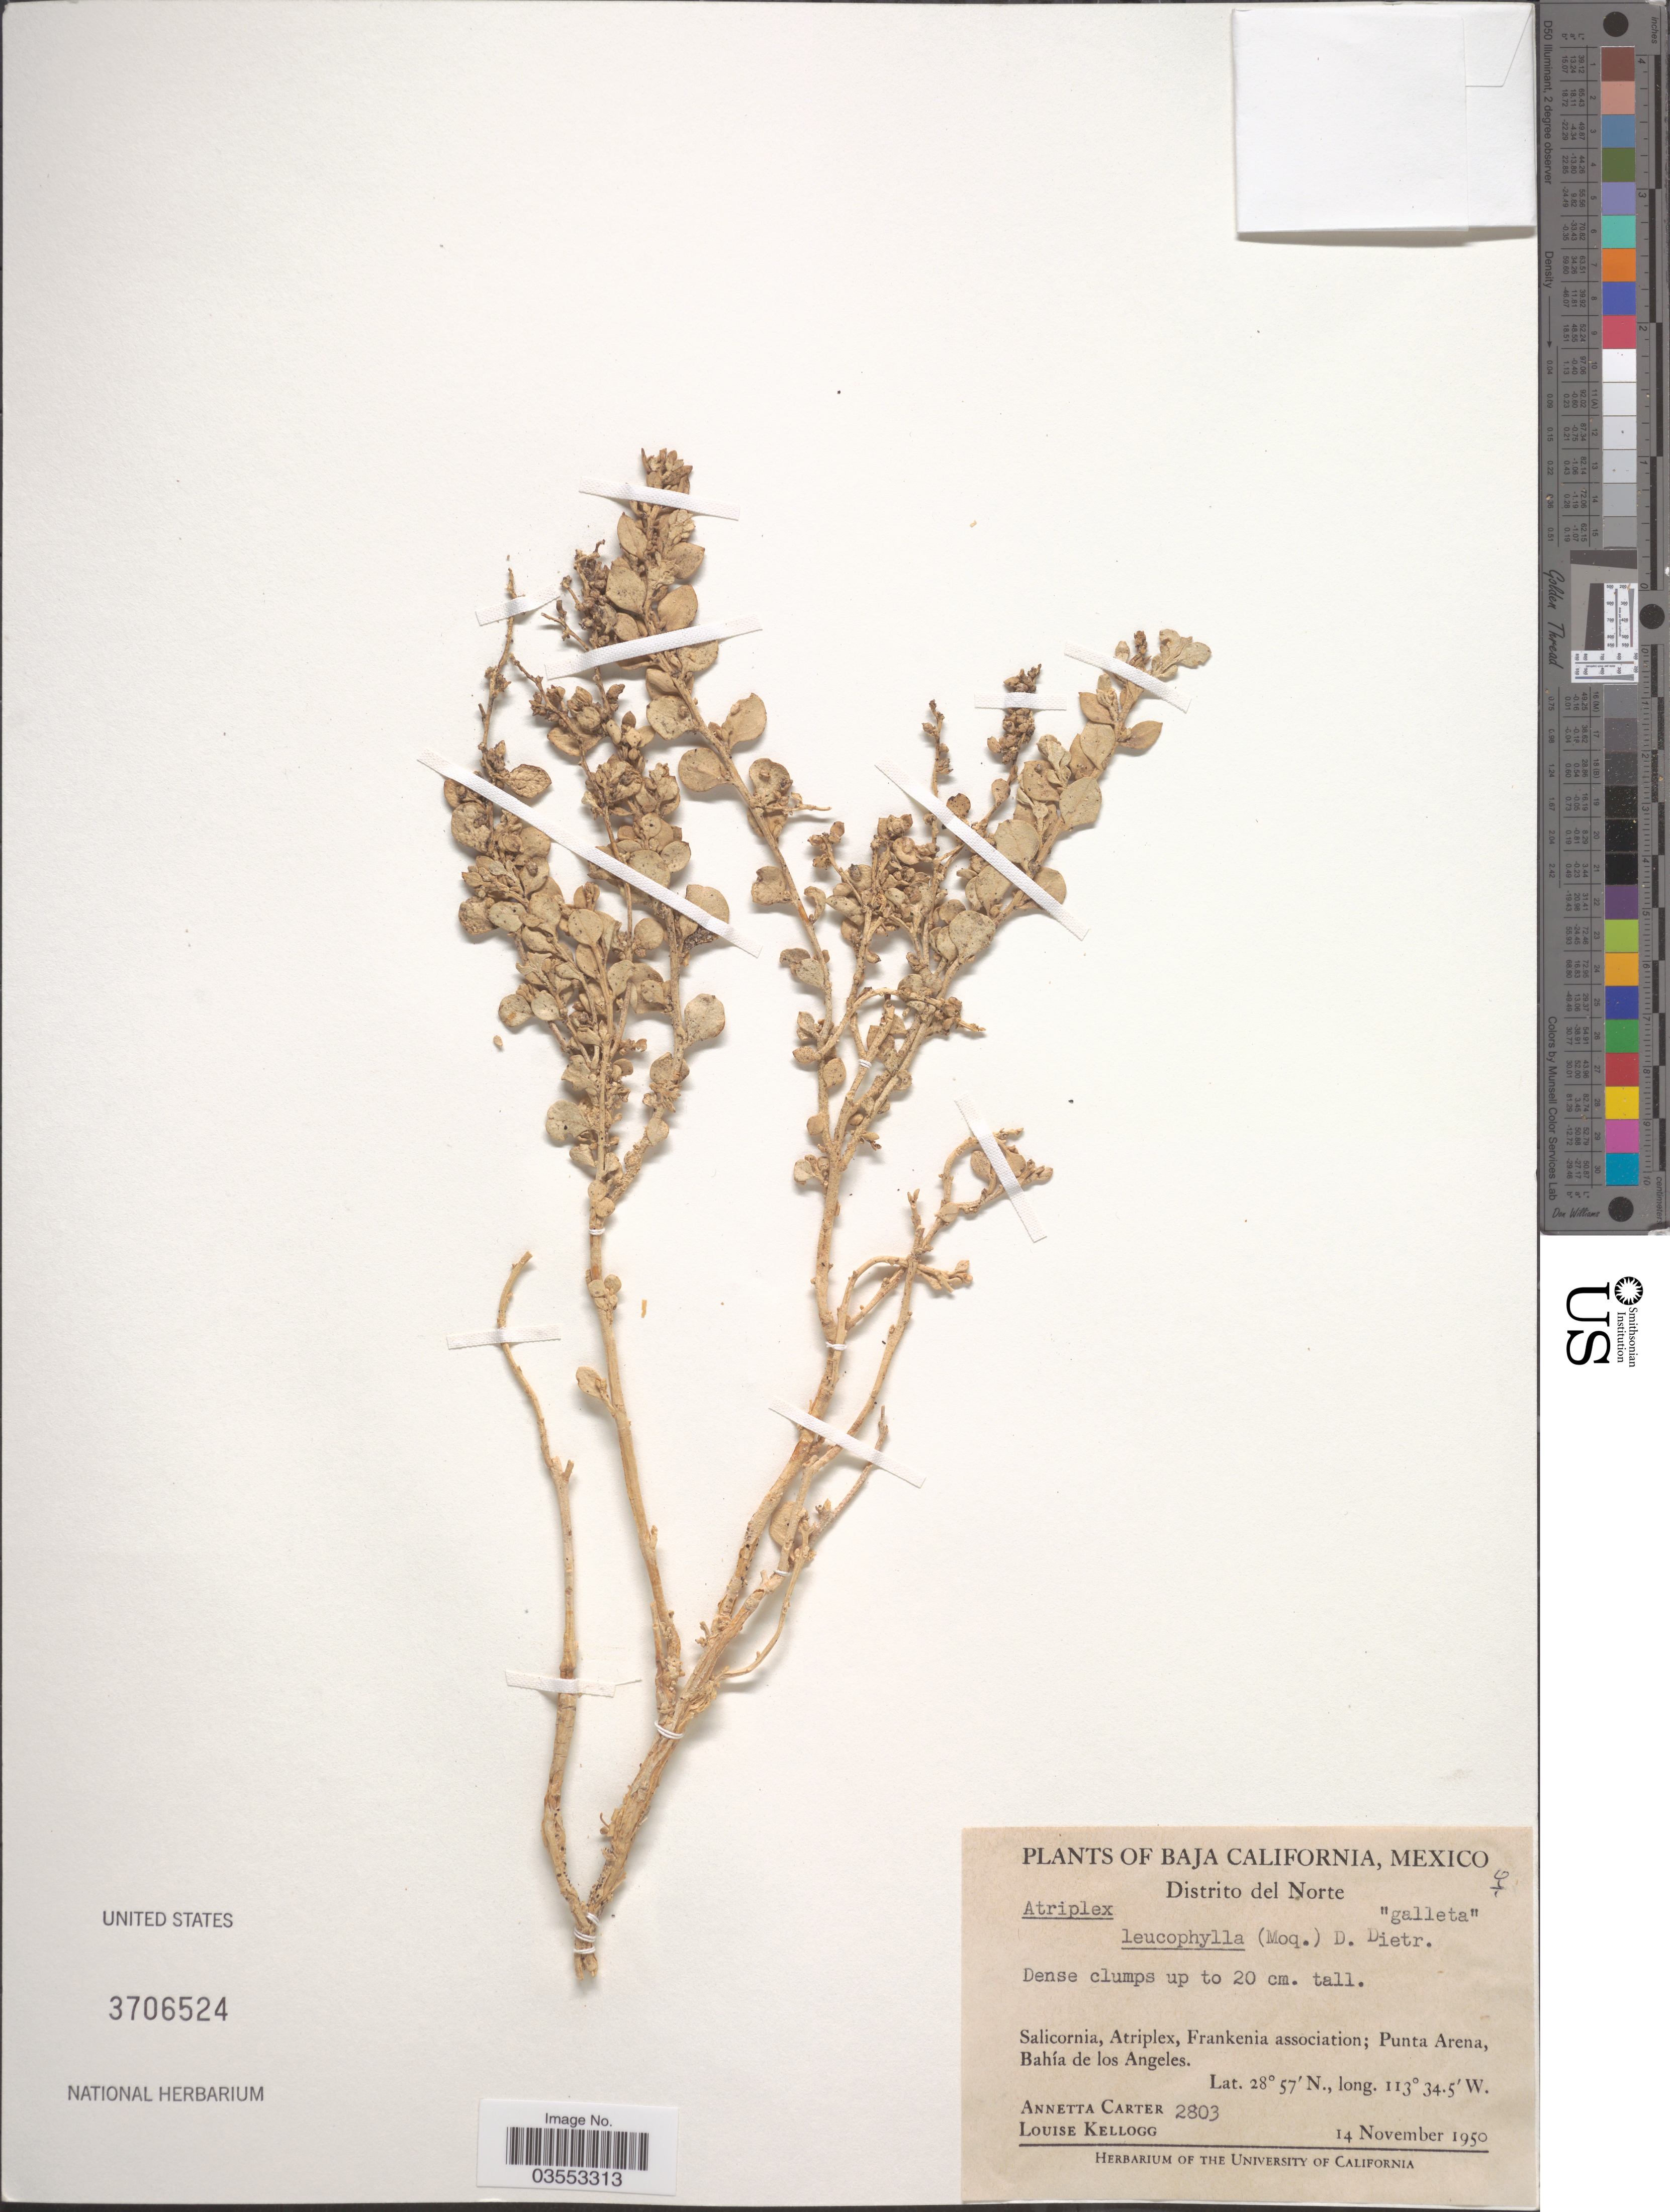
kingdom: Plantae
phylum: Tracheophyta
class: Magnoliopsida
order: Caryophyllales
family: Amaranthaceae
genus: Atriplex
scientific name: Atriplex leucophylla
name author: (Moq.) D. Dietr.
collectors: A. Carter & L. Kellogg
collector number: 2803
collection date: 1950-11-14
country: Mexico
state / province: Baja California Norte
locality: Distrito del Norte. Punta Arena, Bahía de los Angeles.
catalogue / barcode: US 3706524